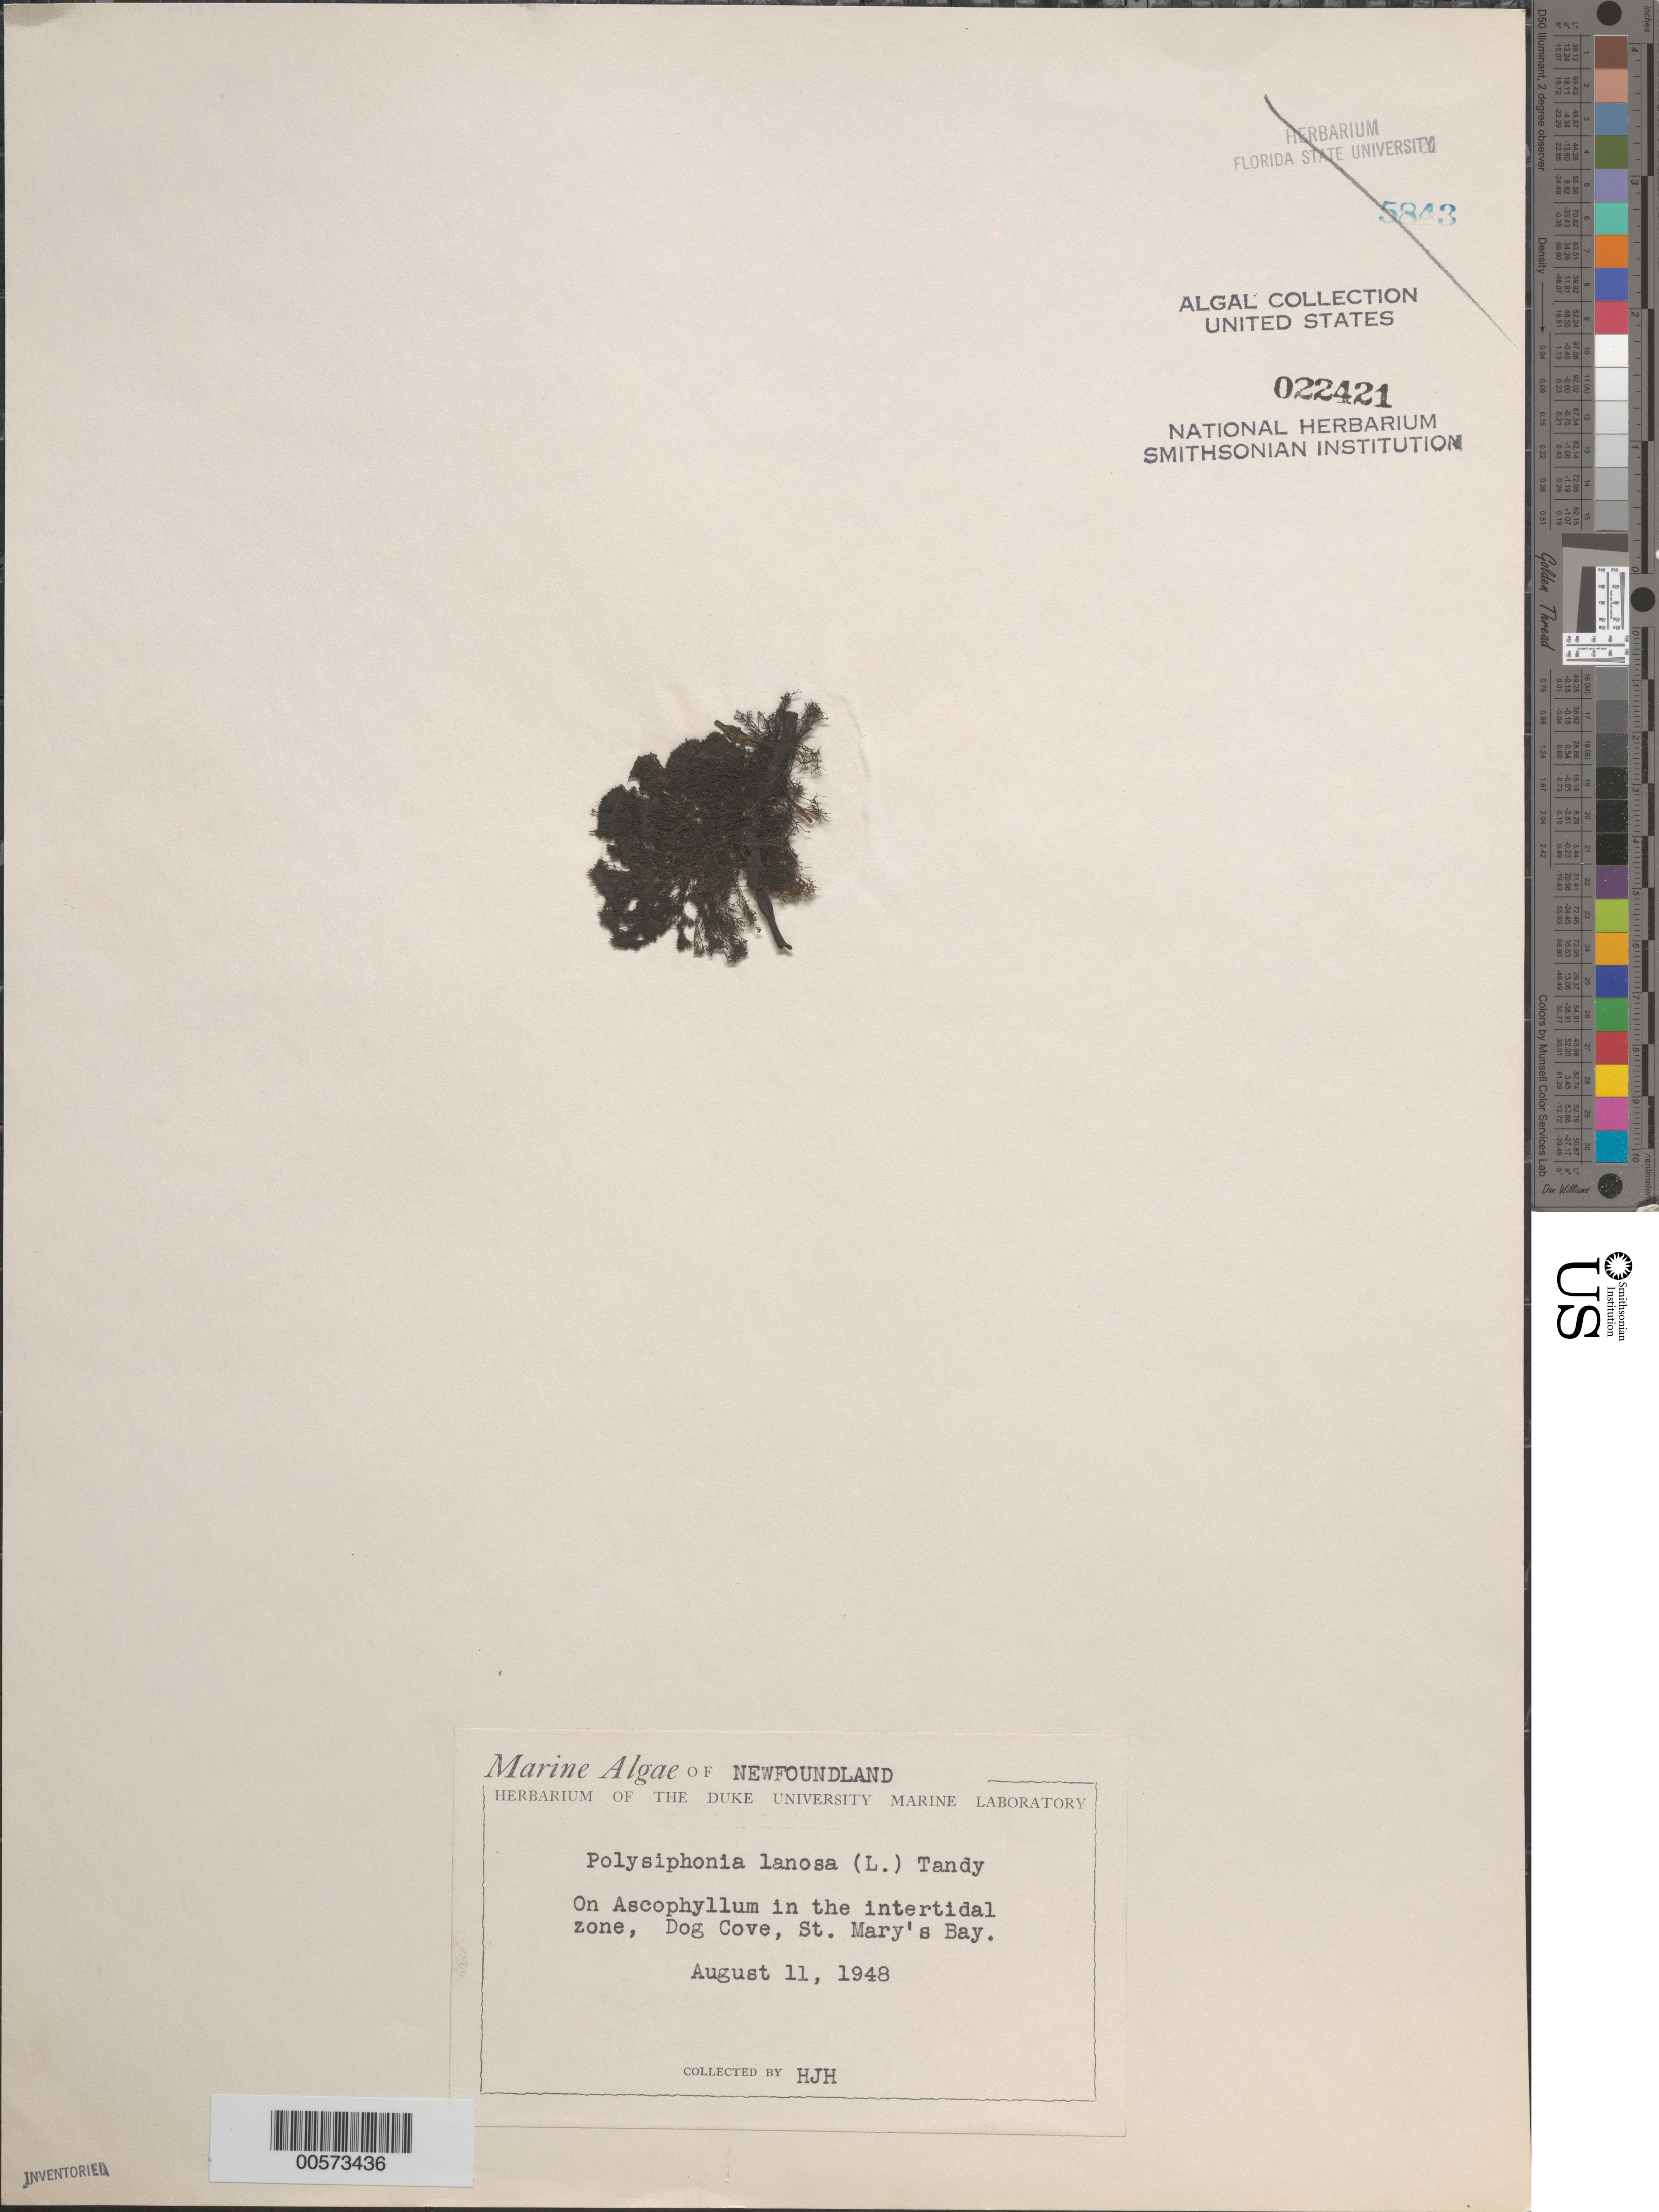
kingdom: Plantae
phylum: Rhodophyta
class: Florideophyceae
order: Ceramiales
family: Rhodomelaceae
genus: Vertebrata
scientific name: Vertebrata lanosa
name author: (L.) T.A. Chr.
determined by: Algae name updating Project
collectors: H. J. Humm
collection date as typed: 11 Aug 1948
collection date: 1948-08-11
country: Canada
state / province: Newfoundland and Labrador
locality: Dog Cove, St. Mary's Bay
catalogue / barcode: US 22421